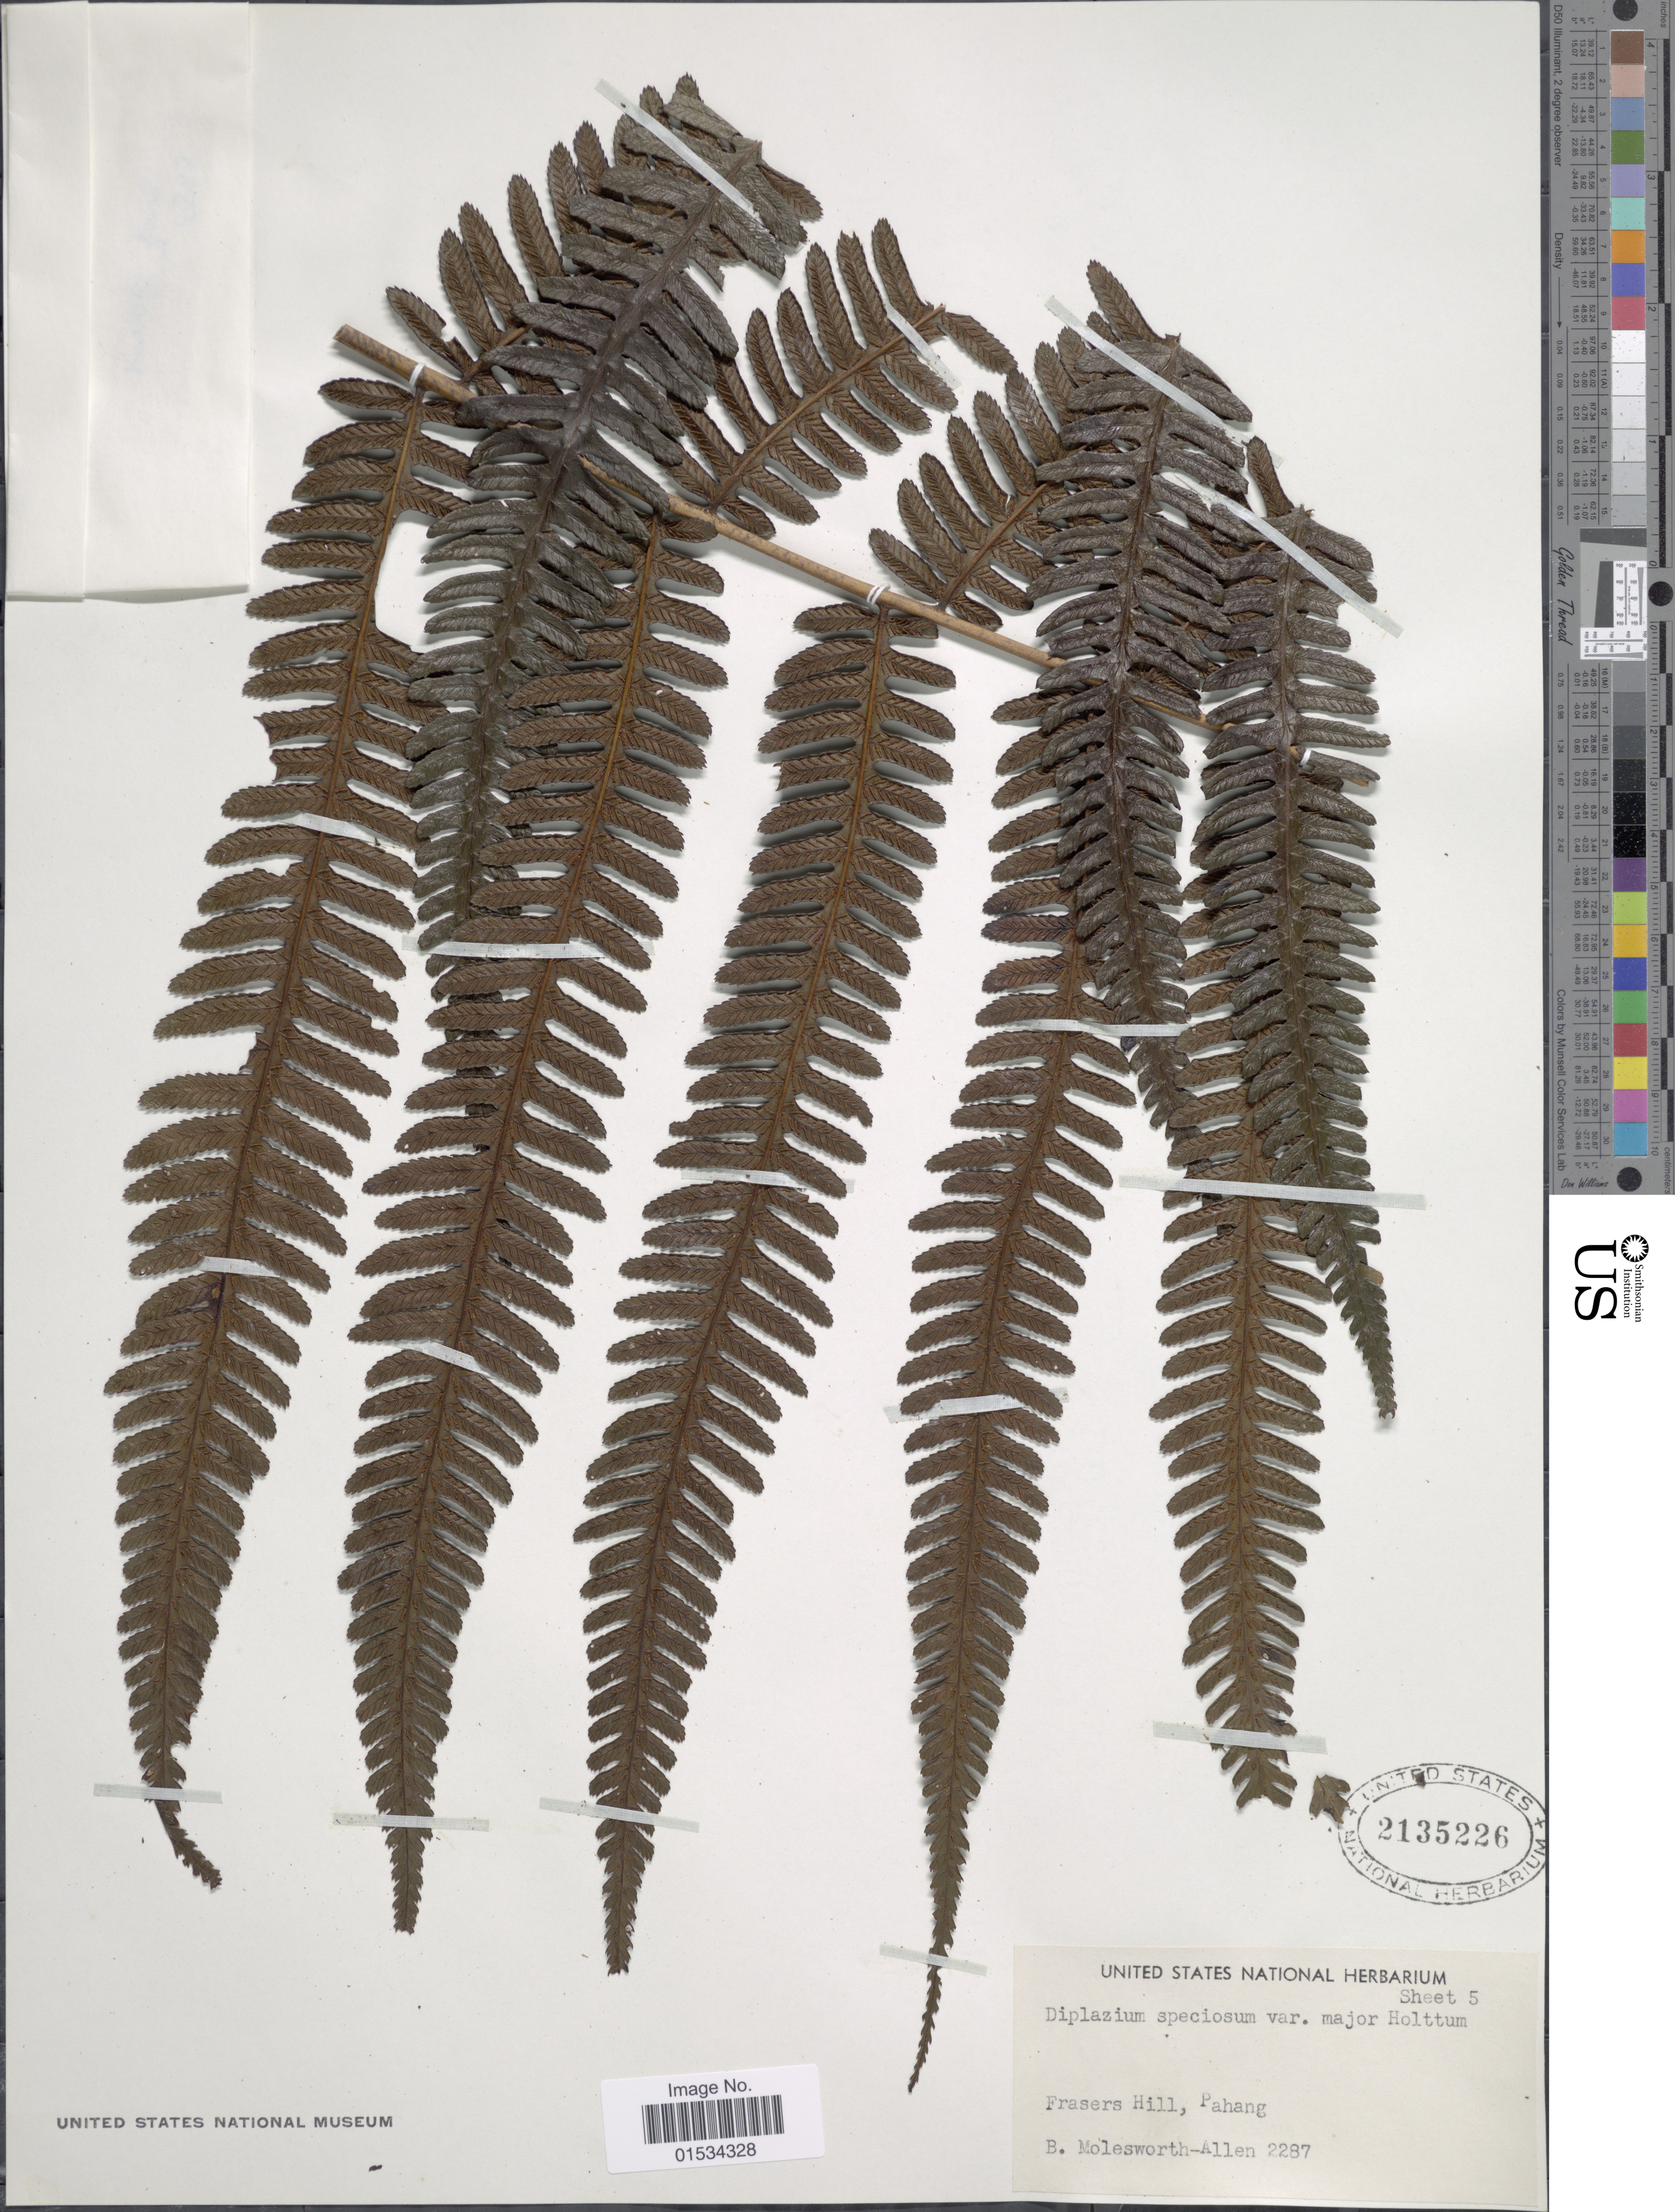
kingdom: Plantae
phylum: Tracheophyta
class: Polypodiopsida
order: Polypodiales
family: Athyriaceae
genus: Diplazium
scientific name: Diplazium speciosum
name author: Brack. in Wilkes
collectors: B. E. G. Molesworth-Allen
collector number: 2287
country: Malaysia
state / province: Pahang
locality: Frasers Hill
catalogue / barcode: US 2135226